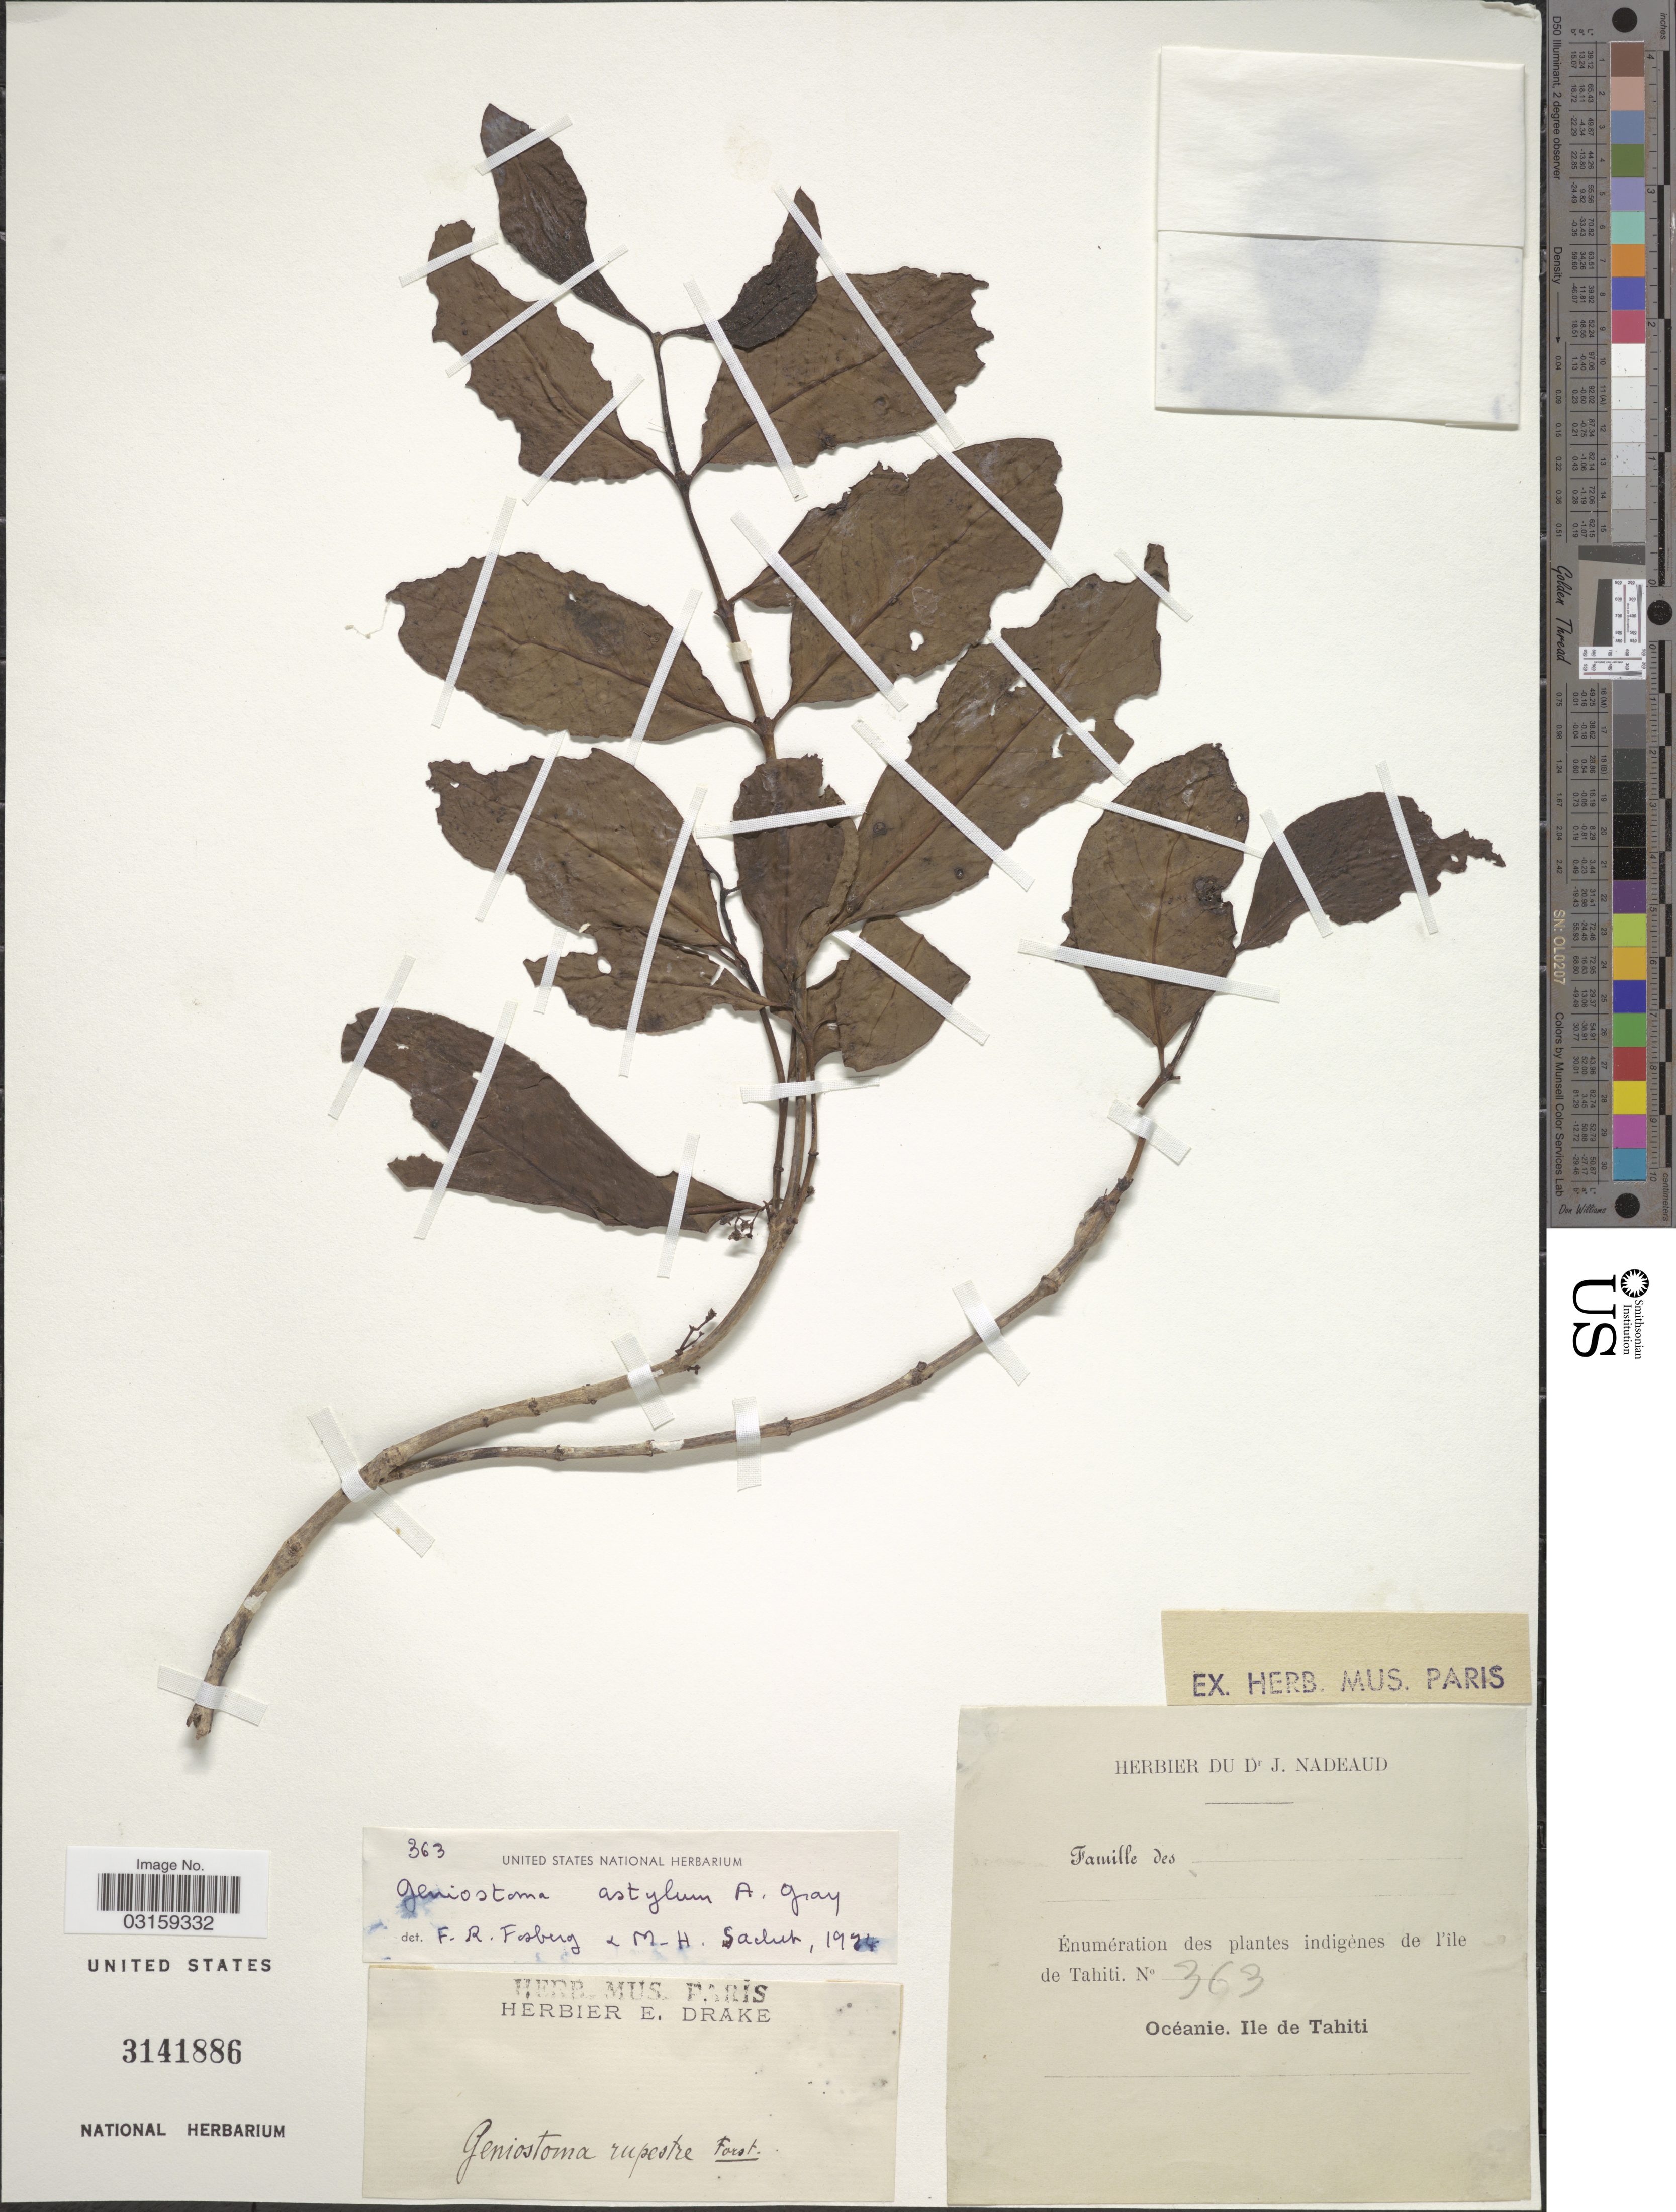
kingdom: Plantae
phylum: Tracheophyta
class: Magnoliopsida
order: Gentianales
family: Loganiaceae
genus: Geniostoma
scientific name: Geniostoma astylum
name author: A. Gray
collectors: Ex herb. Dr. J. Nadeaud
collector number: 363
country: French Polynesia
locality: Océanie. Ile de Tahiti.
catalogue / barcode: US 3141886